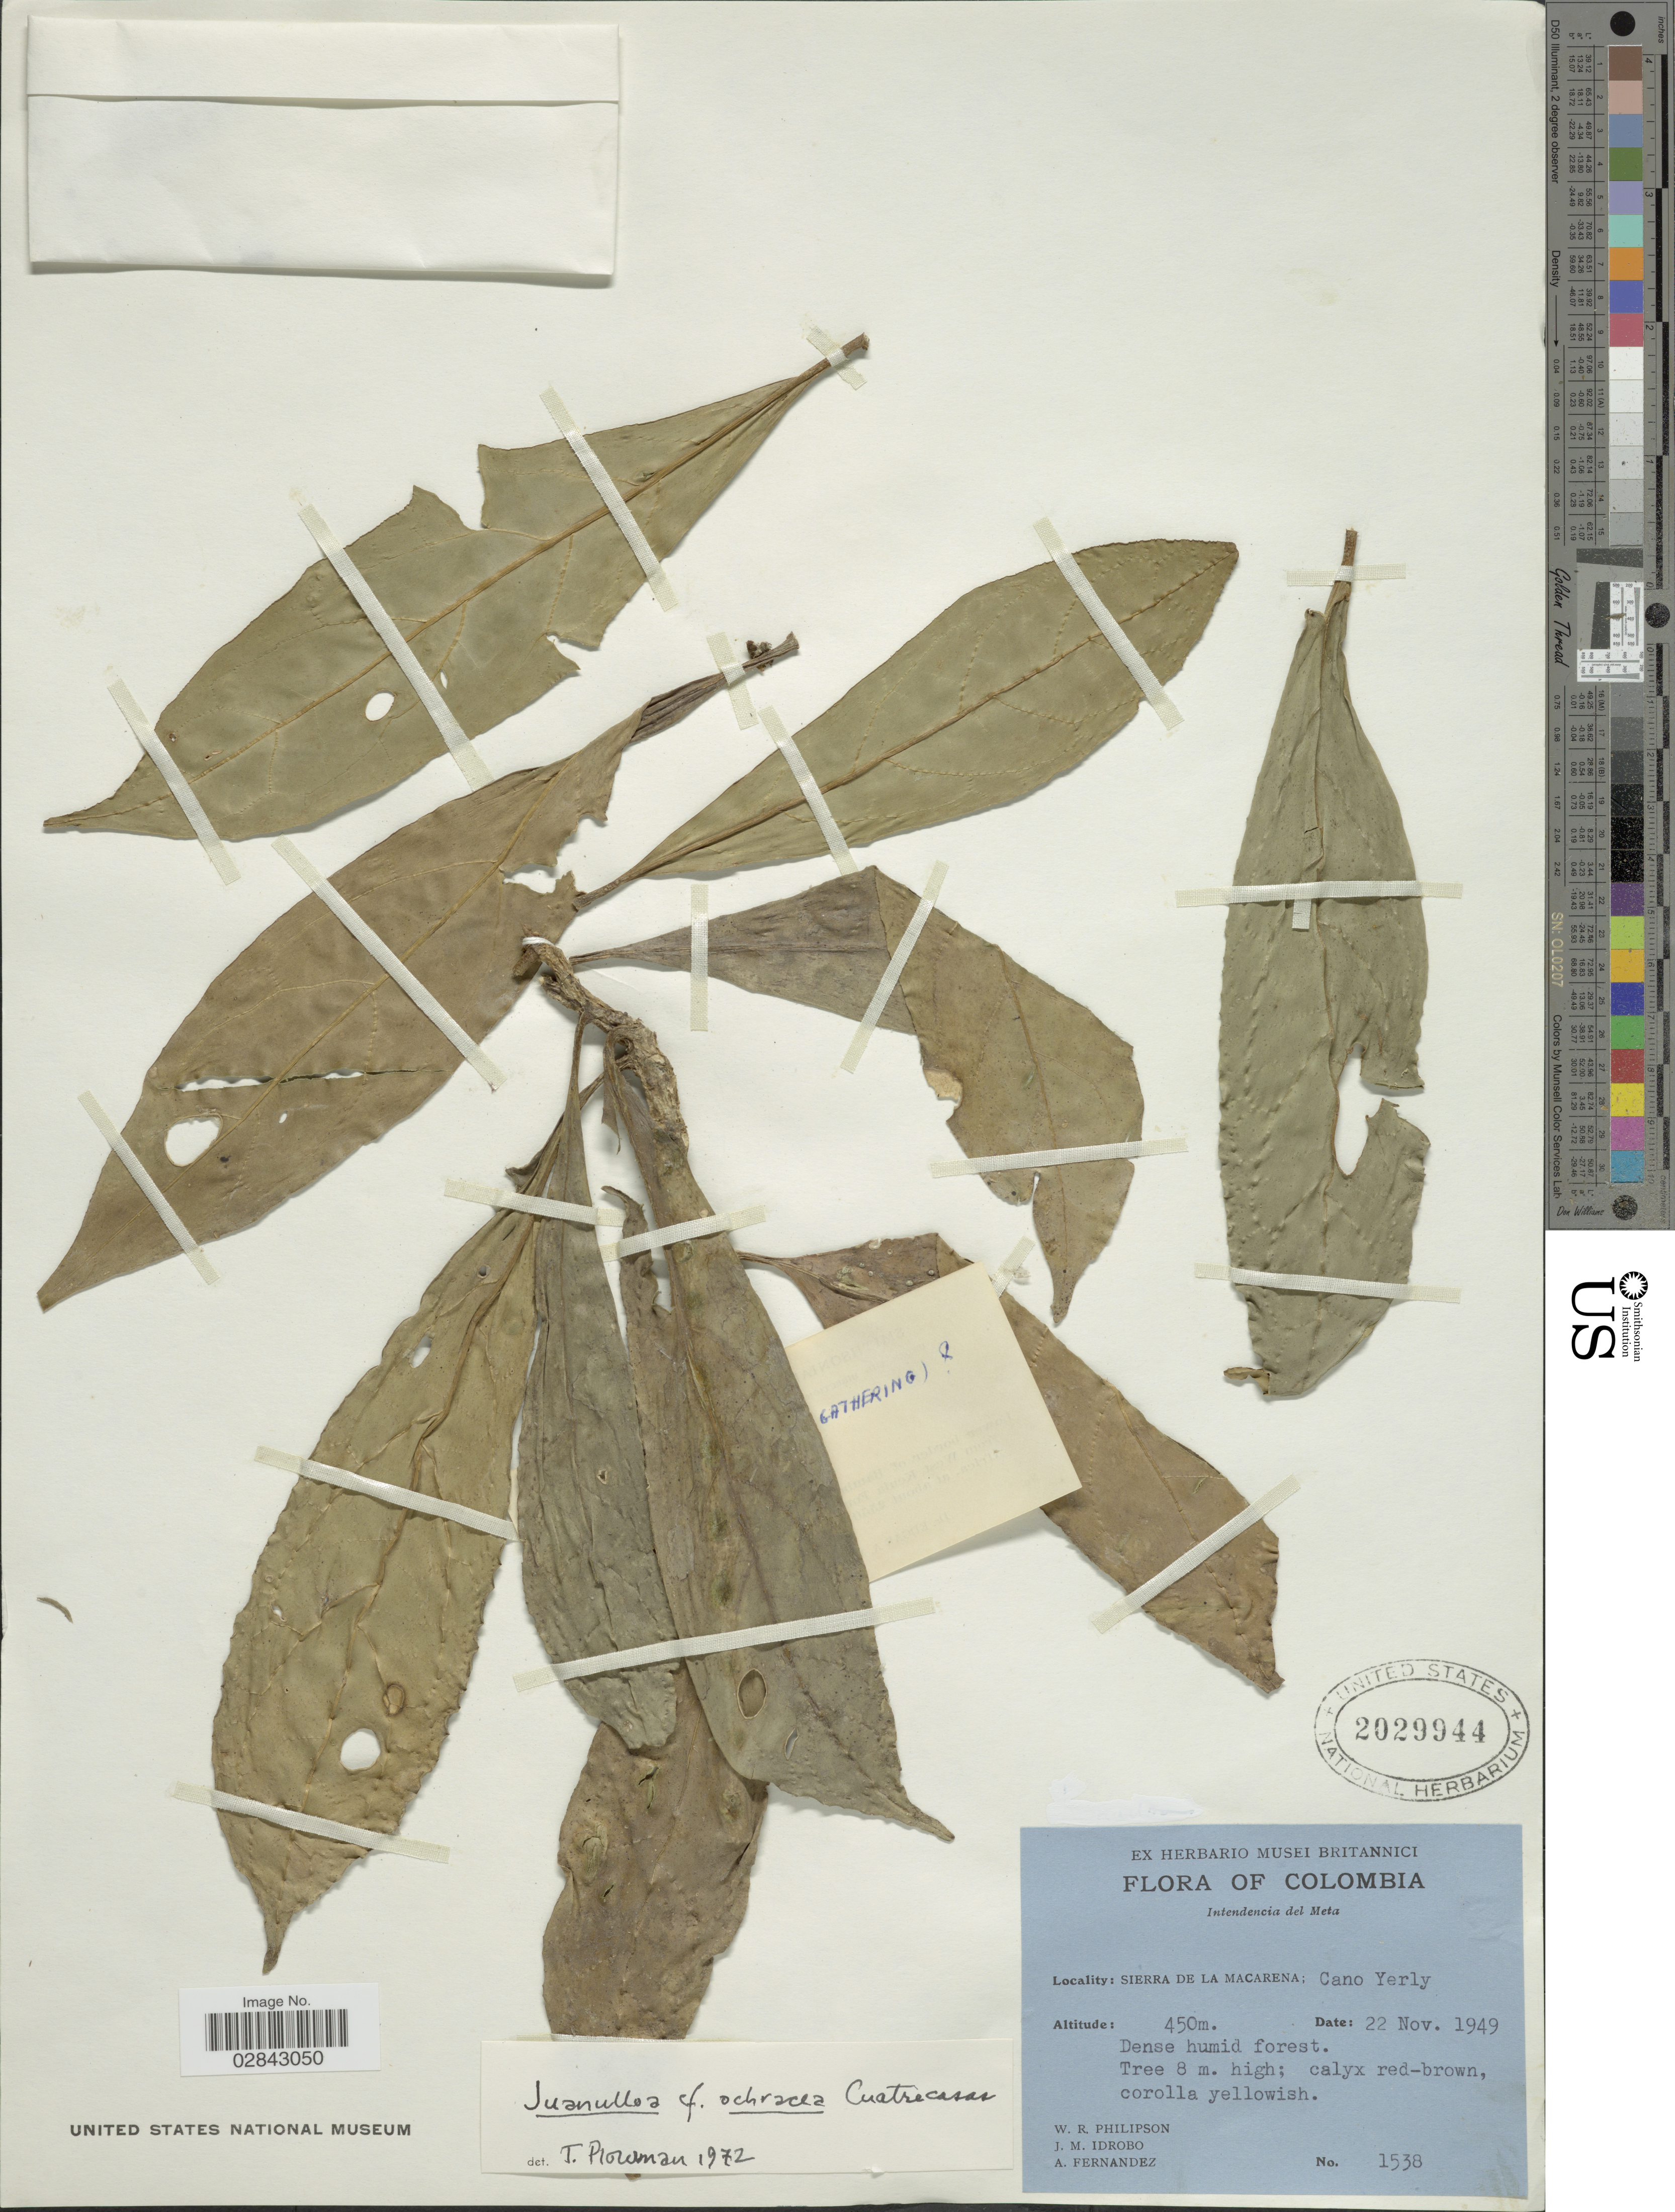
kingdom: Plantae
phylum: Tracheophyta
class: Magnoliopsida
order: Solanales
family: Solanaceae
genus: Juanulloa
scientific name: Juanulloa ochracea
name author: Cuatrec.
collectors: W. R. Philipson, J. M. Idrobo & A. Fernandez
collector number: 1538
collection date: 1949-11-22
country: Colombia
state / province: Meta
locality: Intendencia del Meta. Sierra de la Macarena; Cano Yerly.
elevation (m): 450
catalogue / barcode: US 2029944